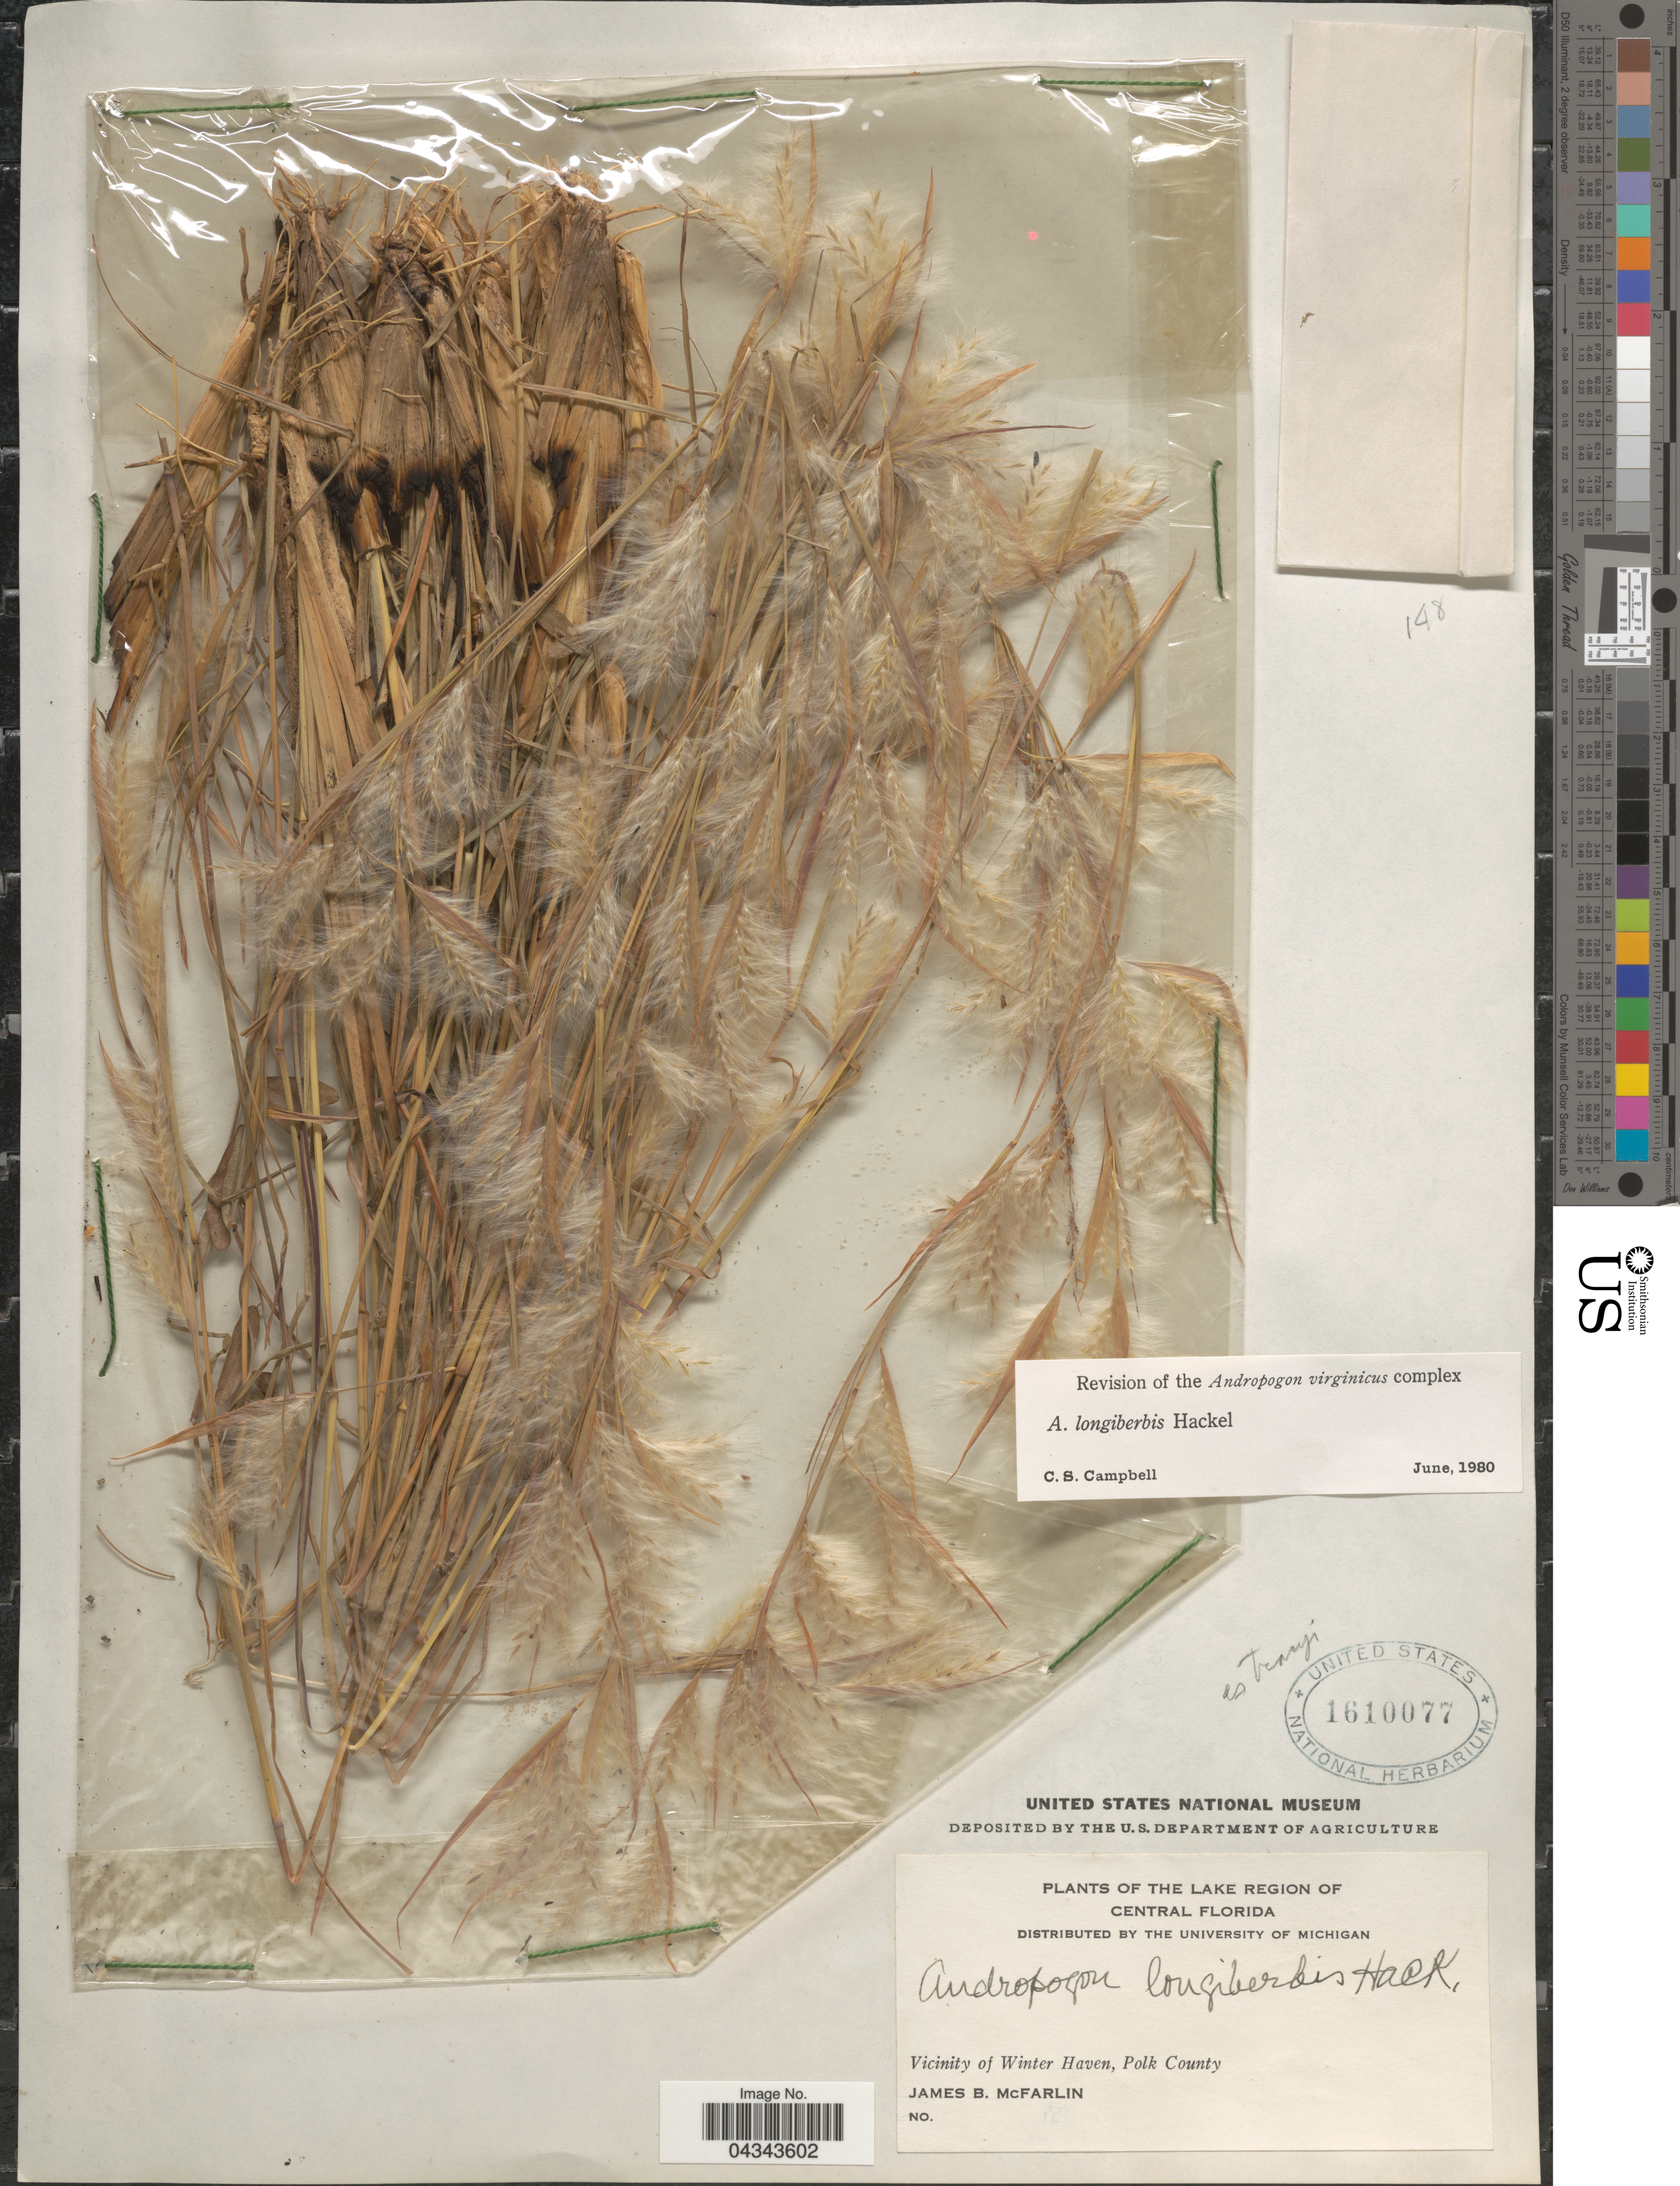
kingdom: Plantae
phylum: Tracheophyta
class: Liliopsida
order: Poales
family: Poaceae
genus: Andropogon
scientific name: Andropogon longiberbis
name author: Hack.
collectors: J. McFarlin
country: United States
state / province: Florida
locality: The Lake Region of Central Florida. Vicinity of Winter Haven, Polk County.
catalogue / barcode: US 1610077